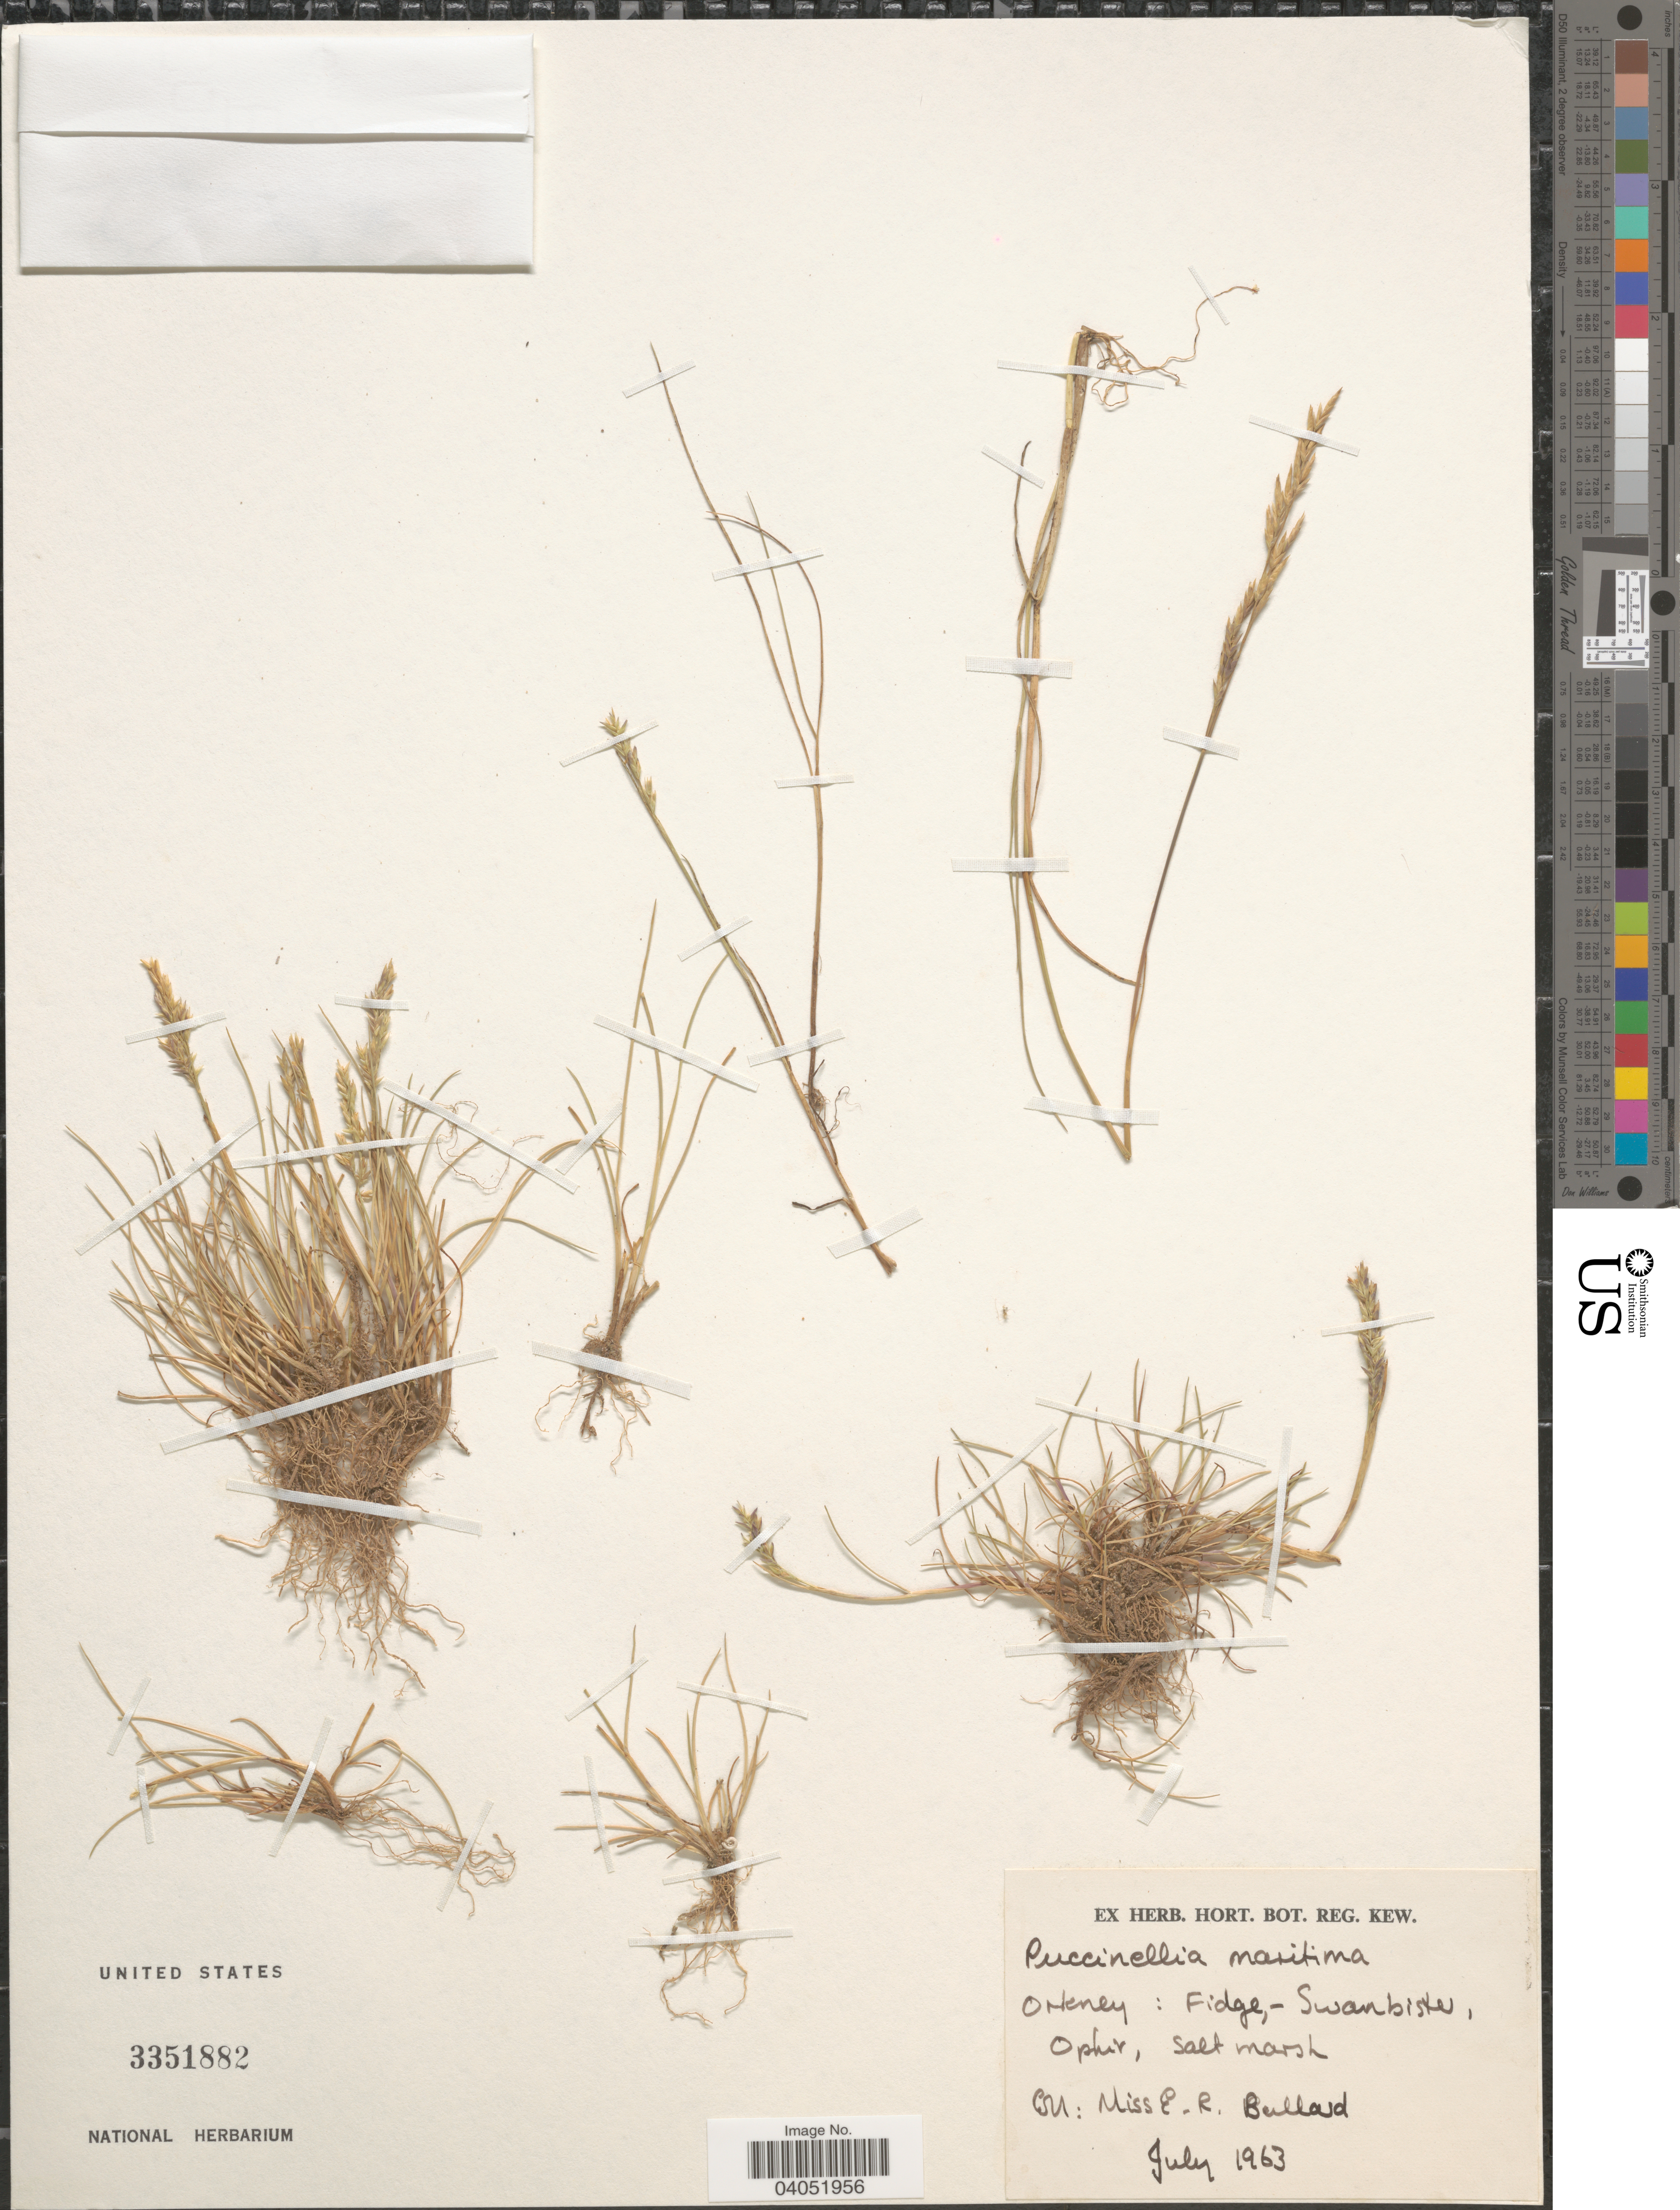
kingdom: Plantae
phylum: Tracheophyta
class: Liliopsida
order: Poales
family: Poaceae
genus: Puccinellia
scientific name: Puccinellia maritima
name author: (Huds.) Parl.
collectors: E. Bullard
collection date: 1963-07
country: United Kingdom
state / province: Scotland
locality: Orkney: Fidge,- Swanbuste, Ophir, salt marsh.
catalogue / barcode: US 3351882